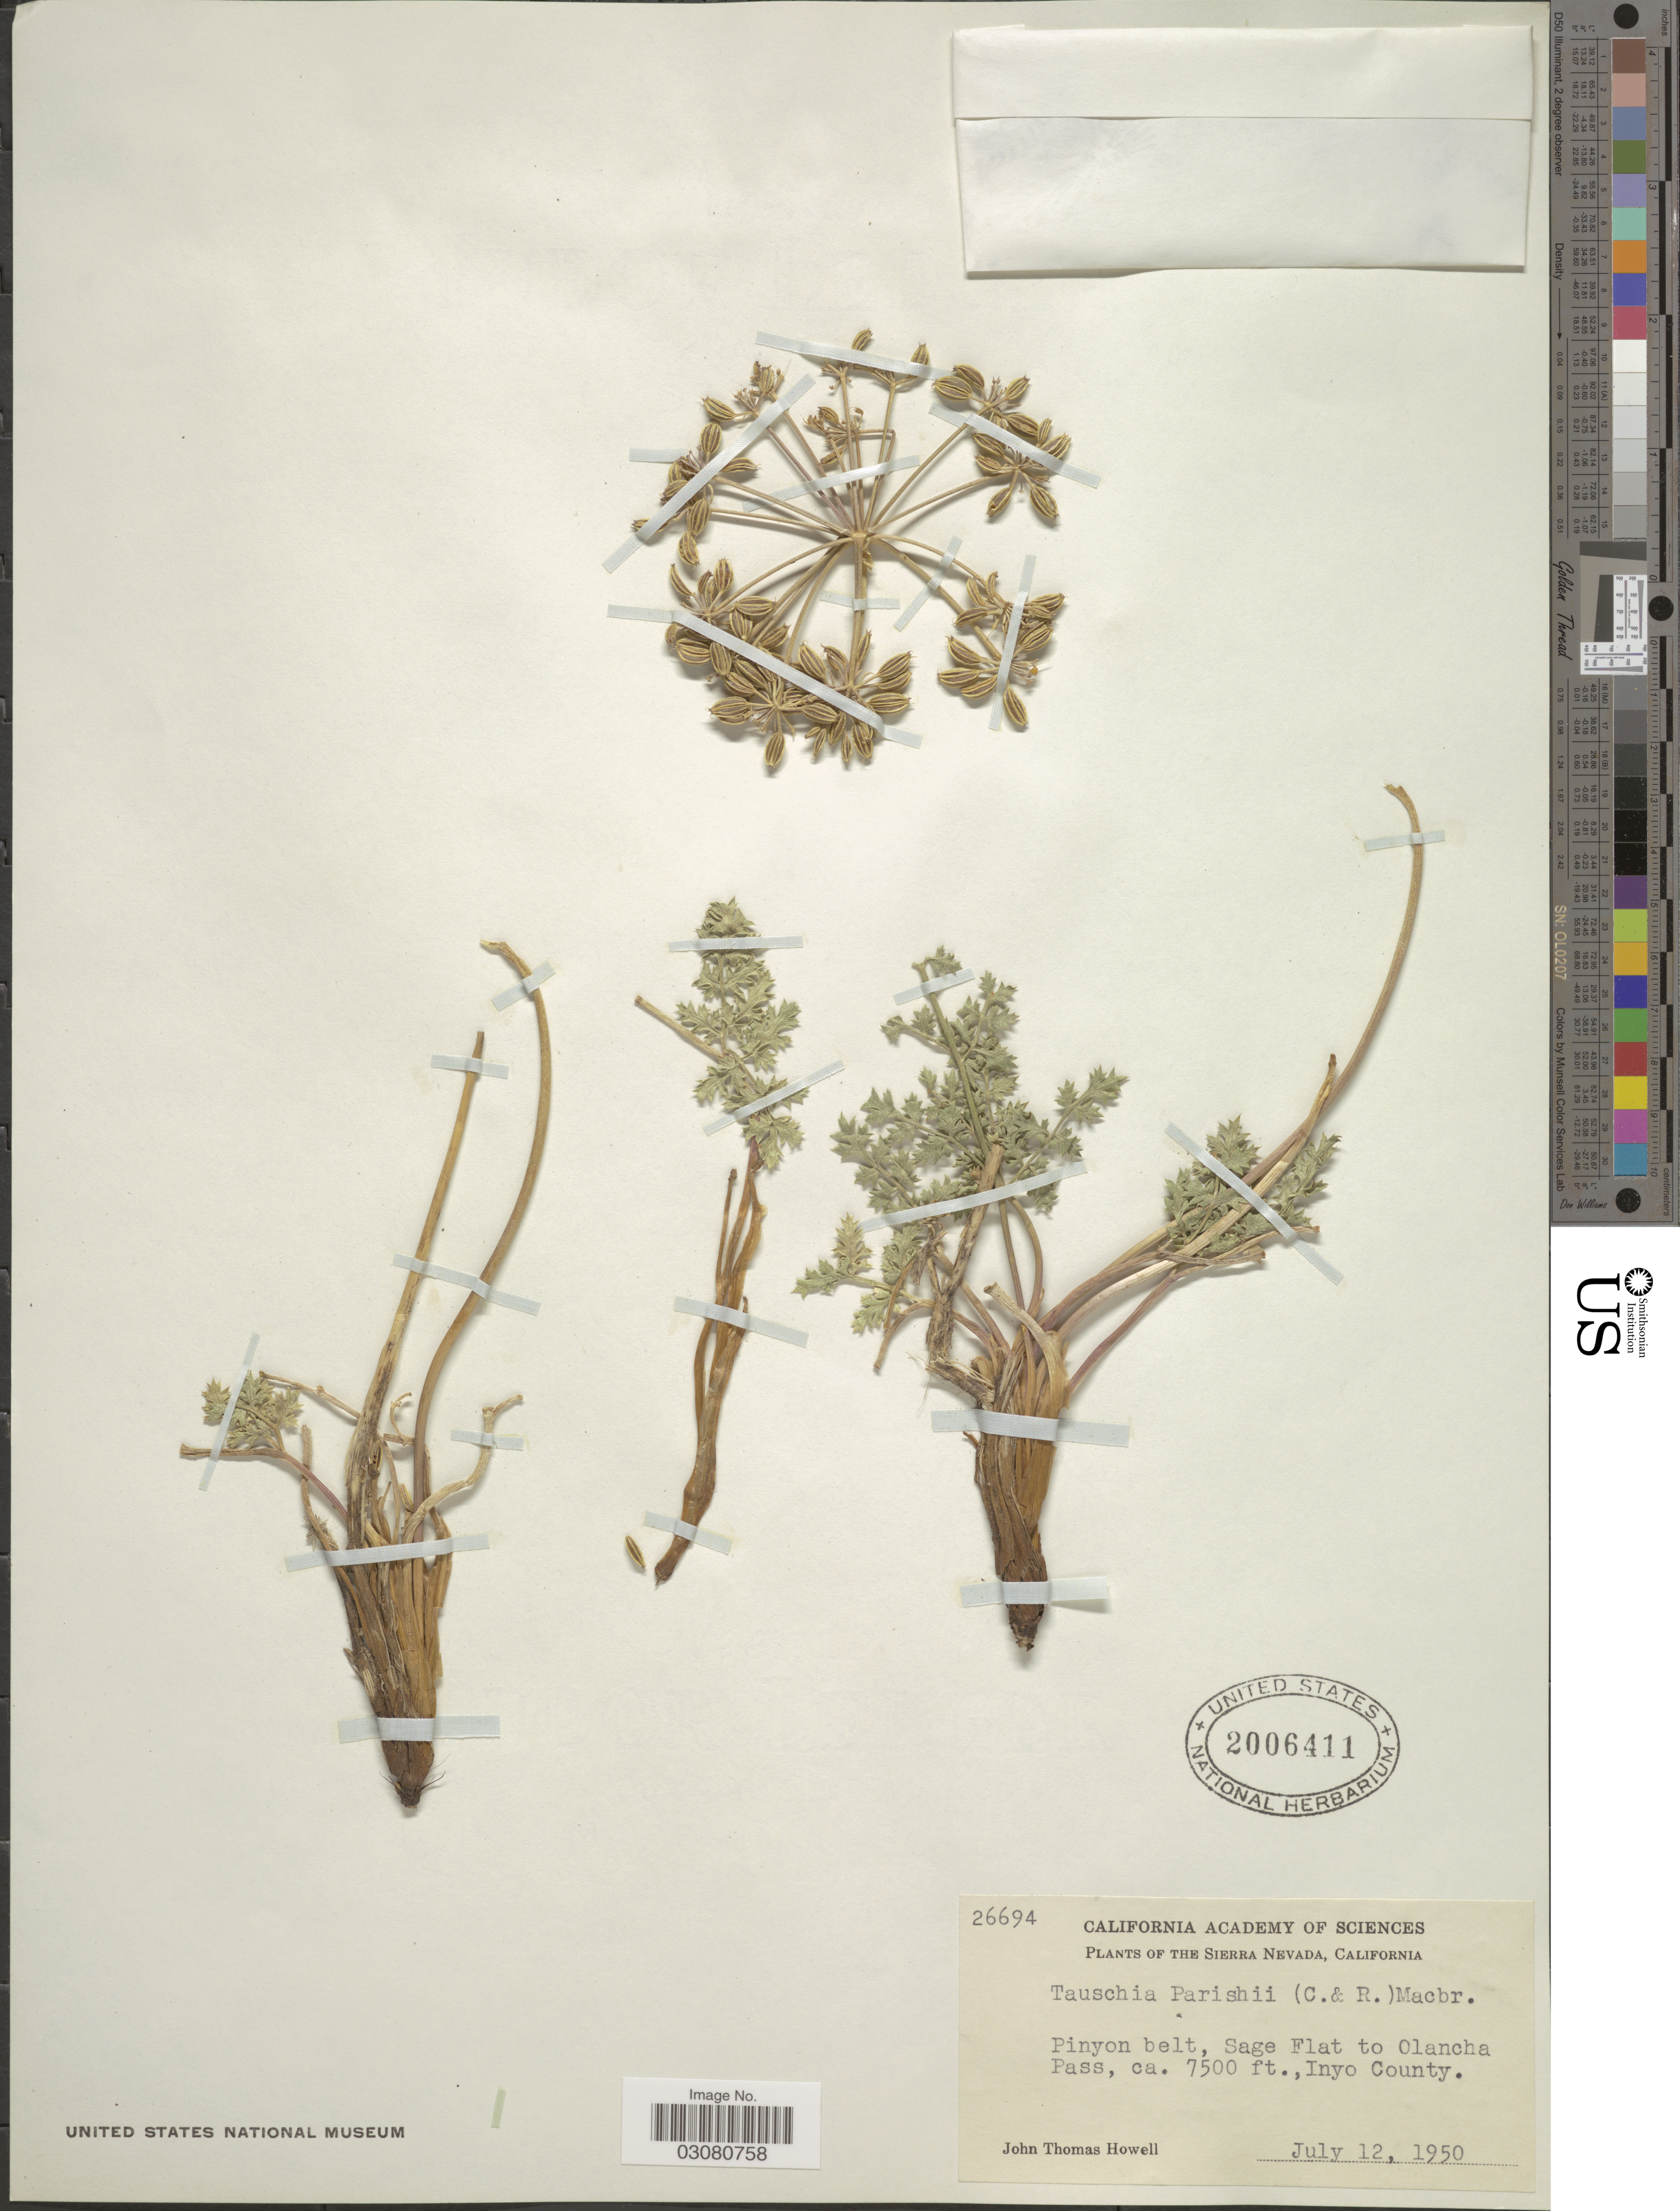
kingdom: Plantae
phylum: Tracheophyta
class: Magnoliopsida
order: Apiales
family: Apiaceae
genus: Tauschia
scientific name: Tauschia parishii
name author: (J.M. Coult. & Rose) J.F. Macbr.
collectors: J. T. Howell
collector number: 26694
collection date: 1950-07-12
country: United States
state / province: California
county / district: Inyo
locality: The Sierra Nevada. Pinyon belt, Sage Flat to Olancha Pass. Inyo County.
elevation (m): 2286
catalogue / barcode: US 2006411